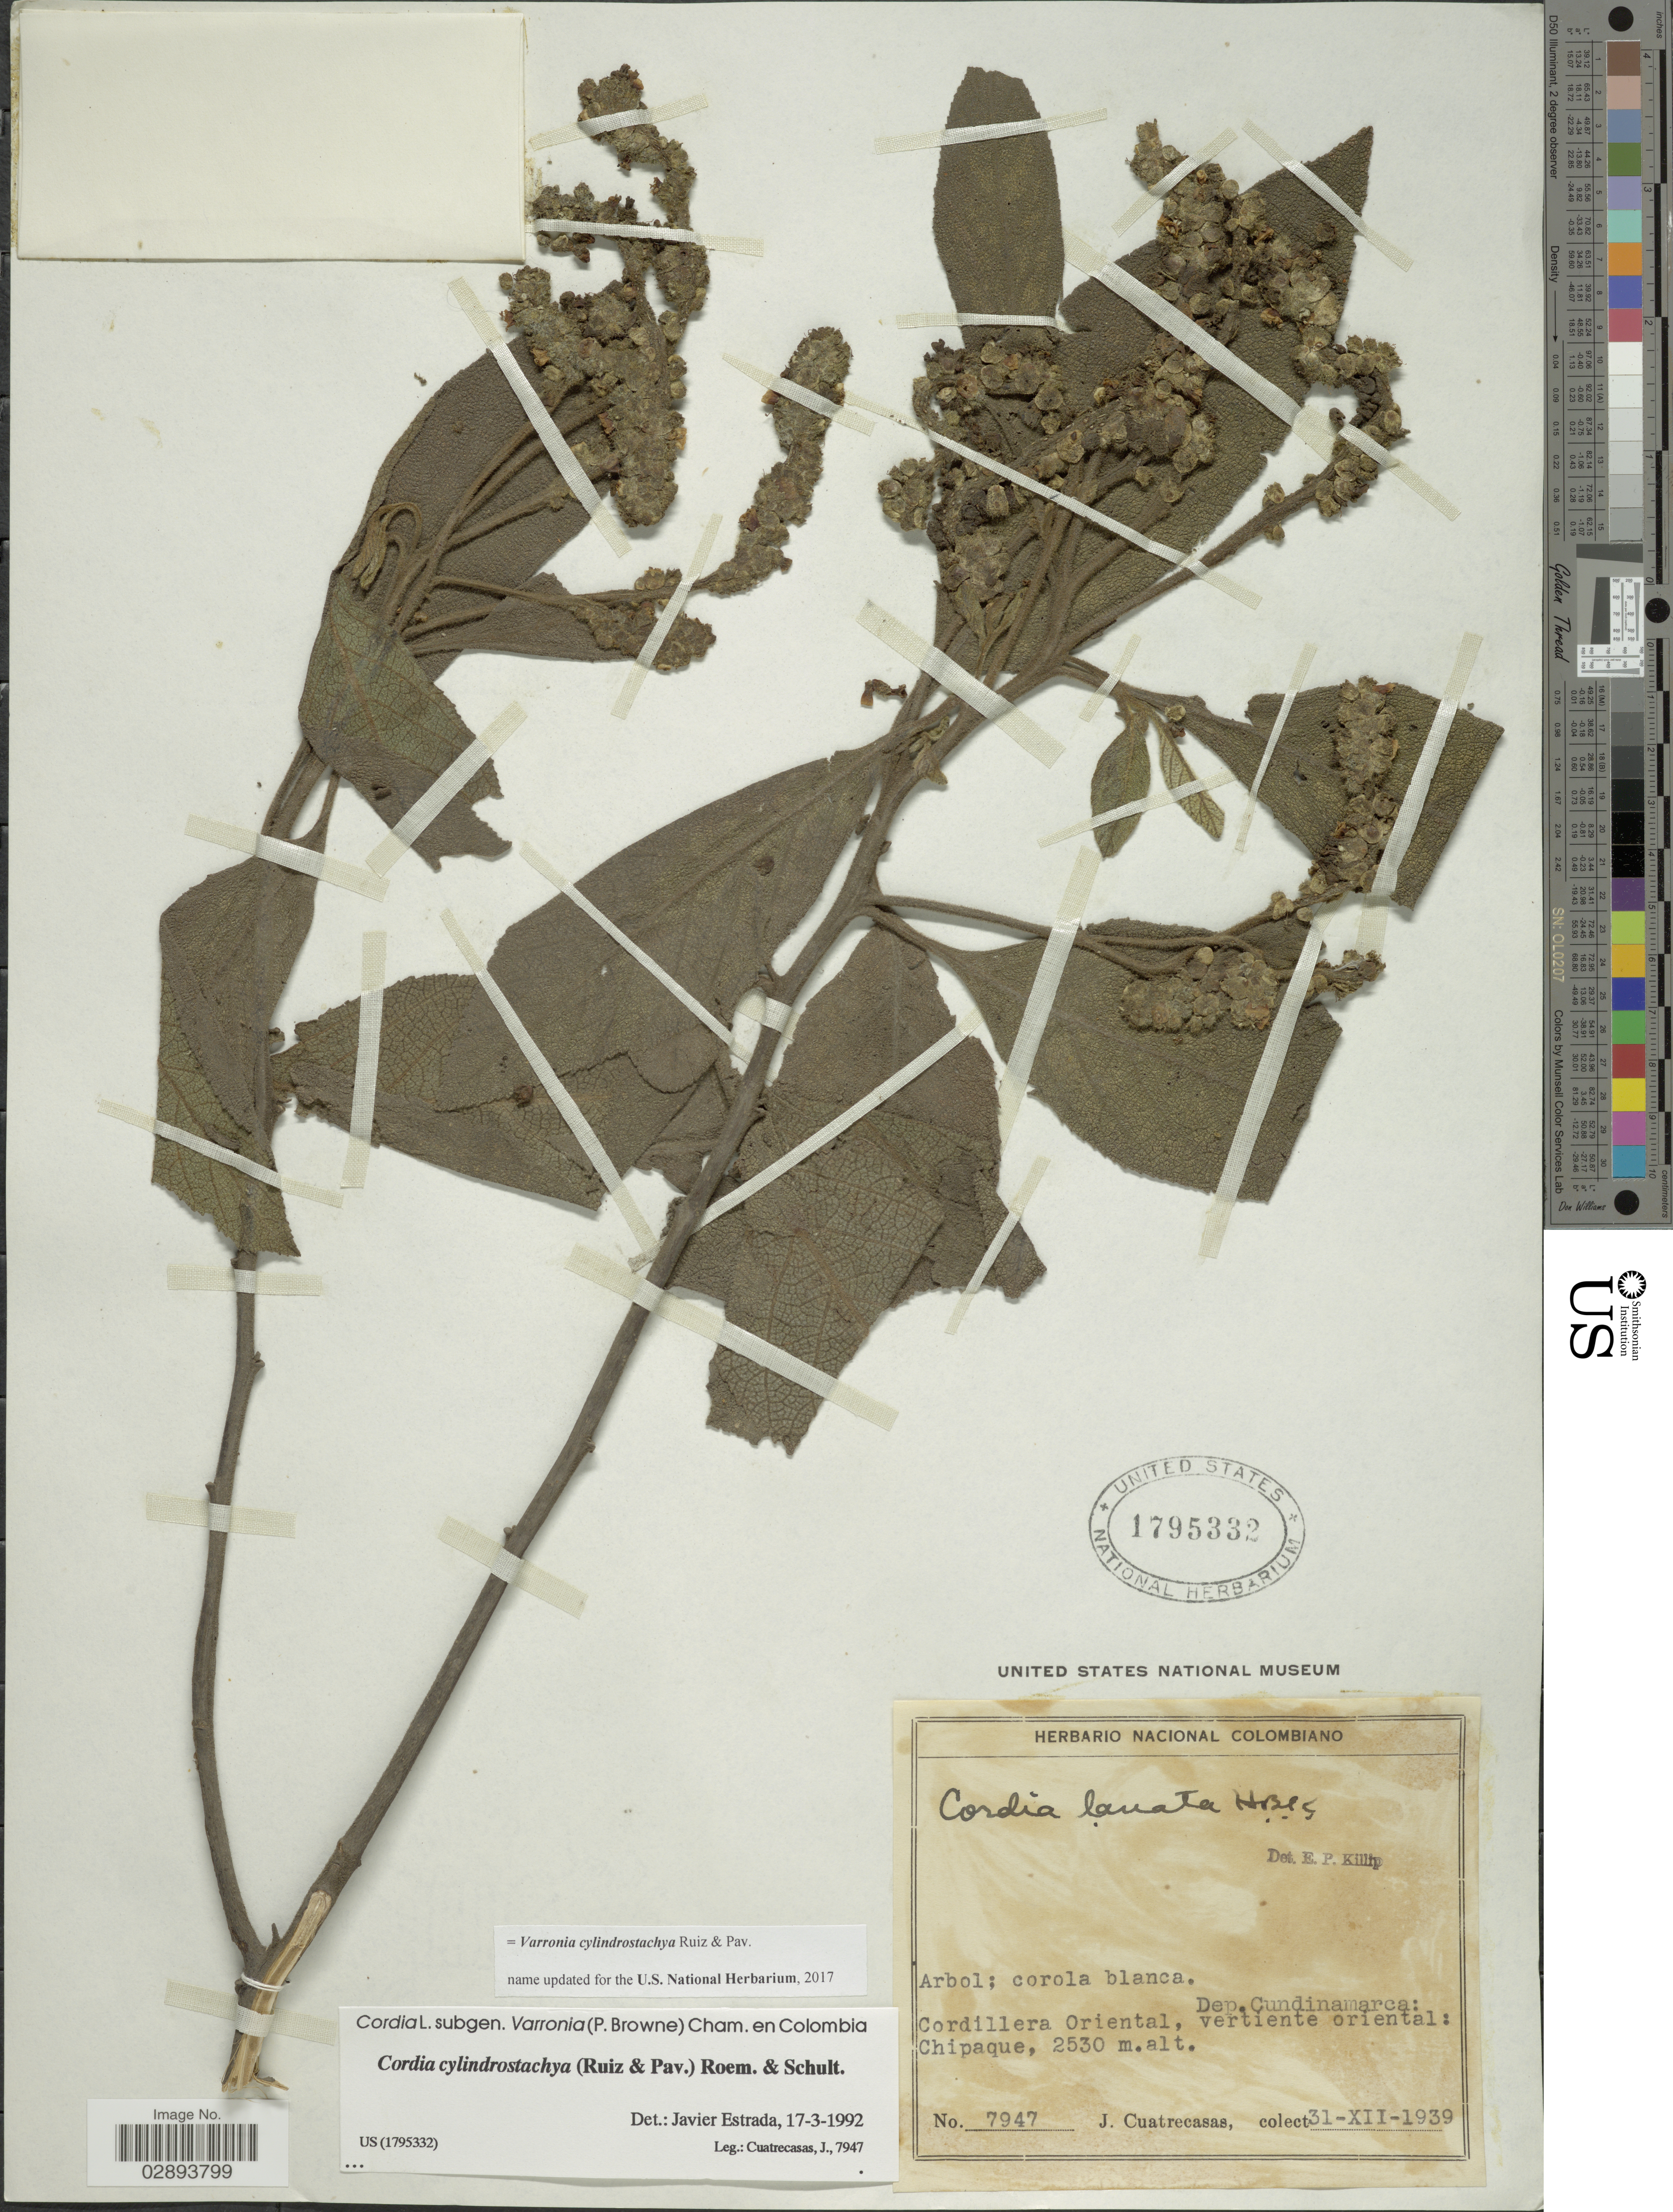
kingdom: Plantae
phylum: Tracheophyta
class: Magnoliopsida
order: Boraginales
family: Cordiaceae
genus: Varronia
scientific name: Varronia cylindrostachya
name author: Ruiz & Pav.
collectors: J. Cuatrecasas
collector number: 7947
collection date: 1939-12-31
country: Colombia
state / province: Cundinamarca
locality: Dep. Cundinamarca, Cordillera Oriental, vertiente oriental Chipaque.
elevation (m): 2530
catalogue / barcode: US 1795332